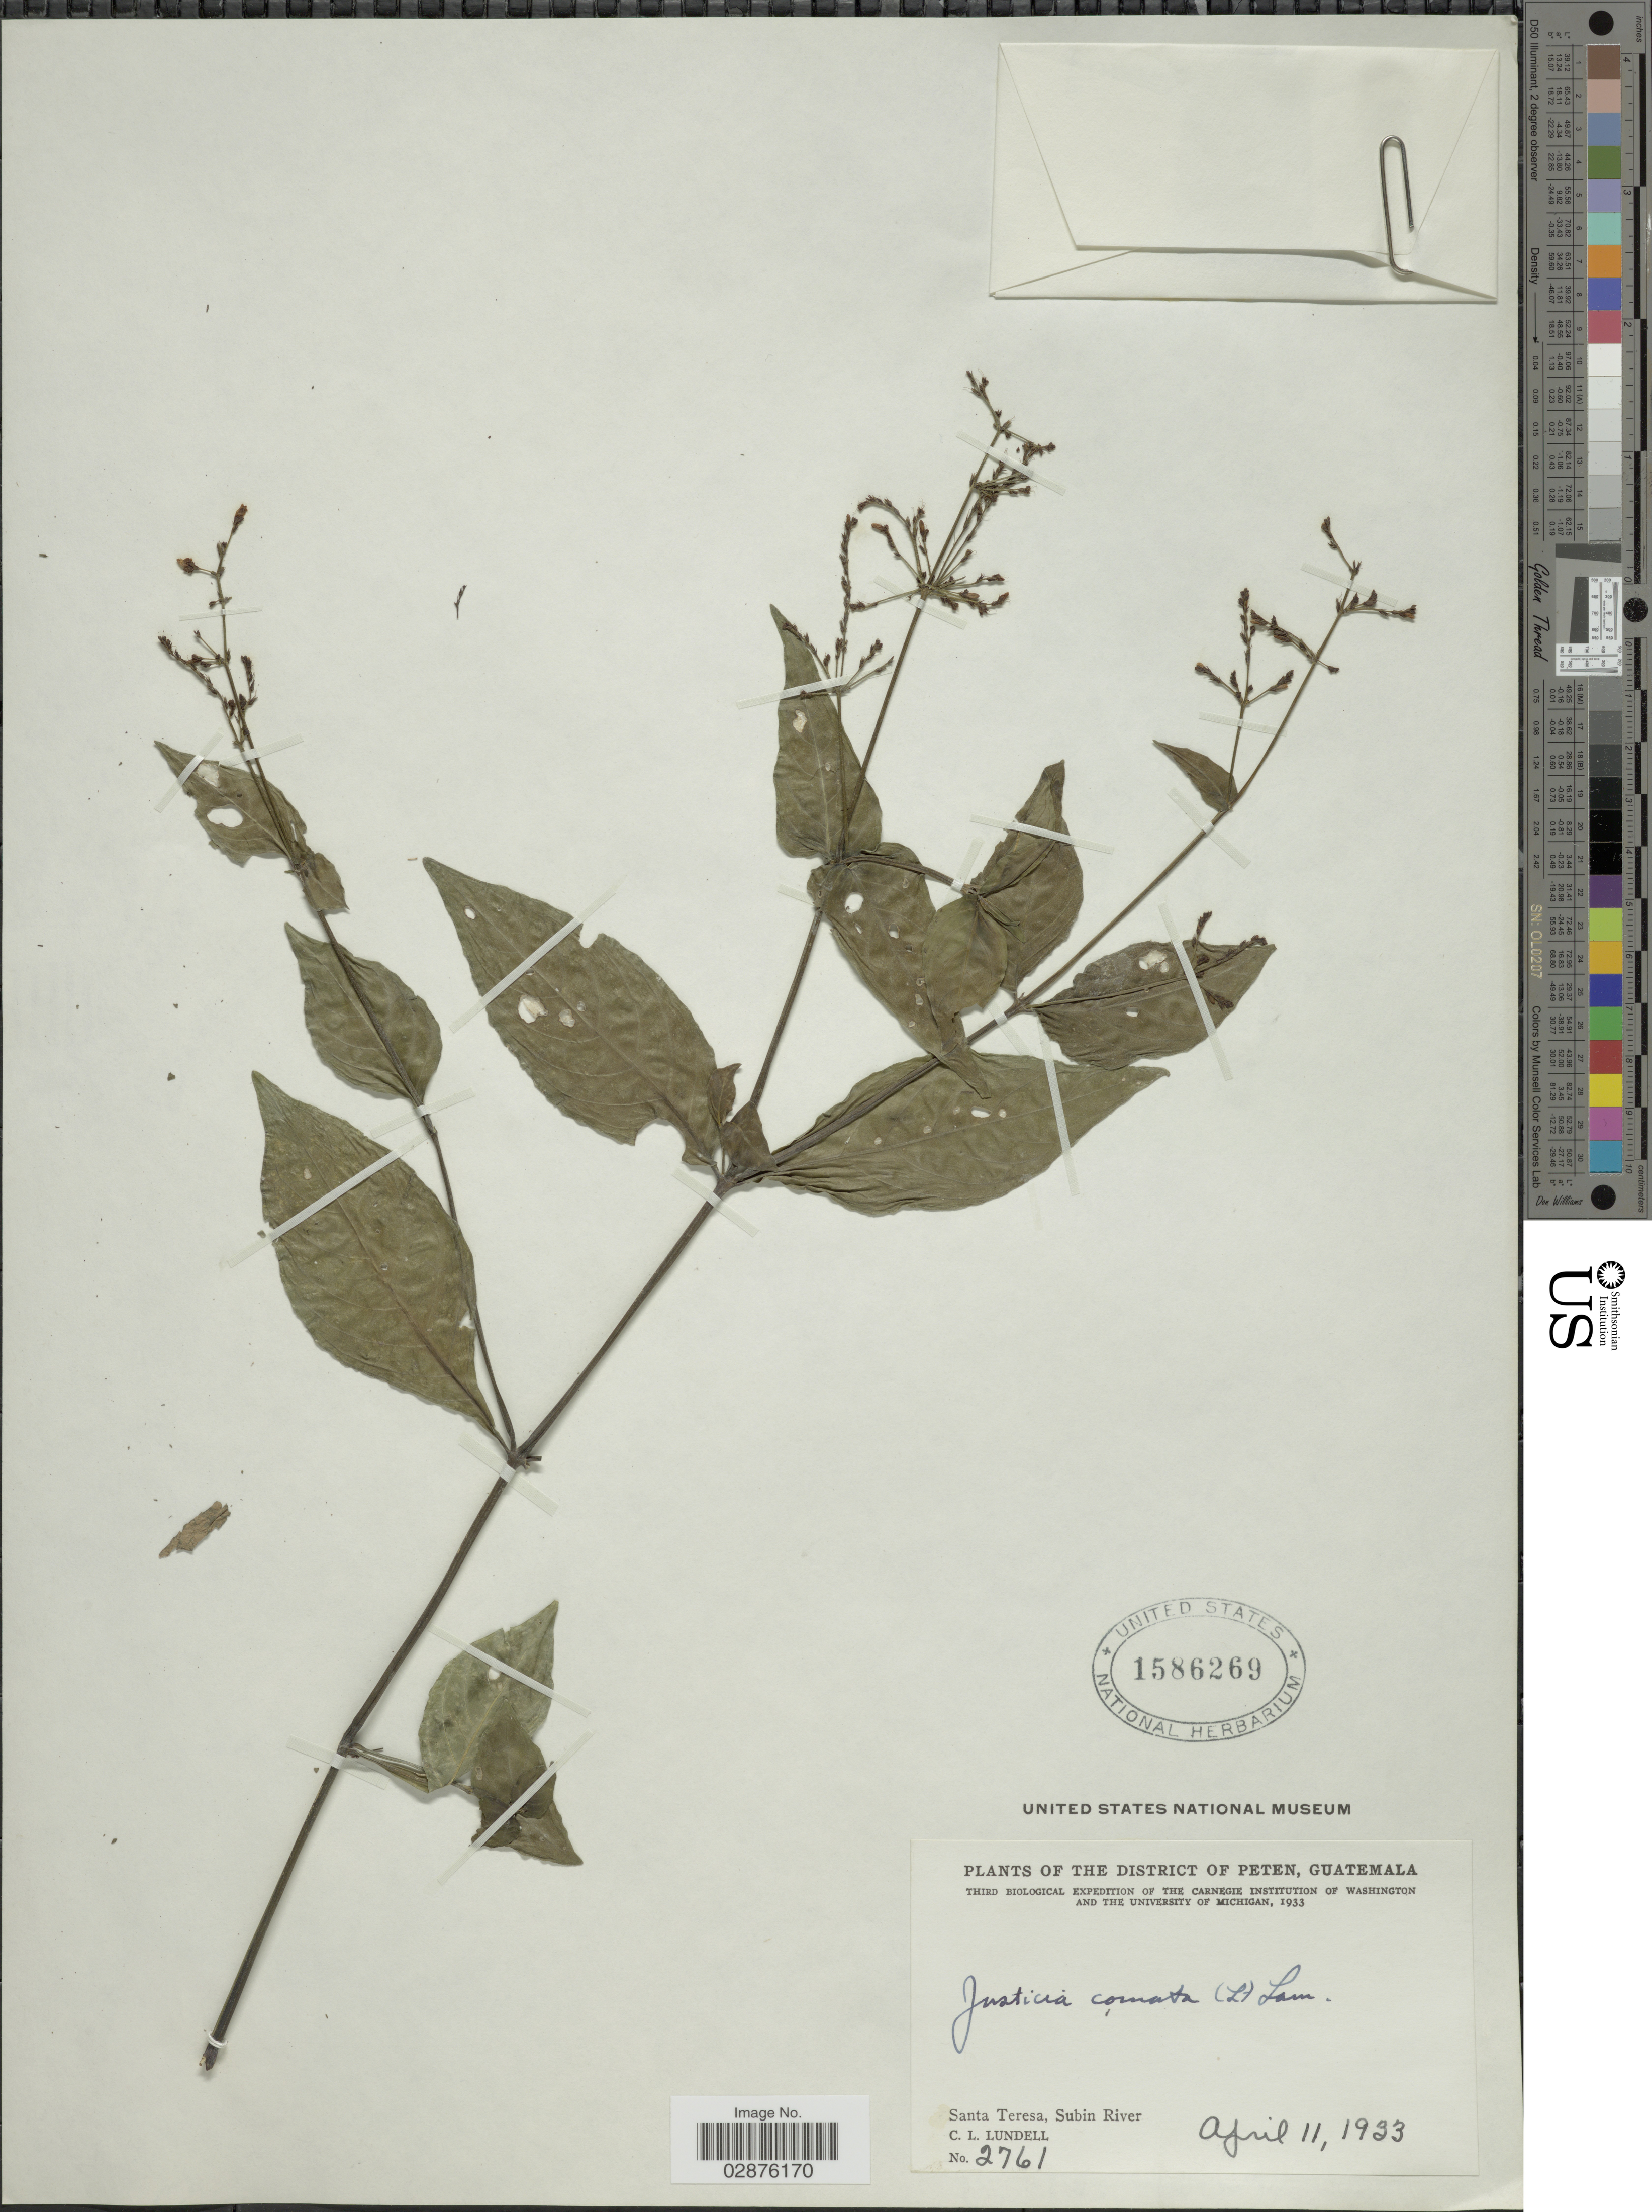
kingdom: Plantae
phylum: Tracheophyta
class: Magnoliopsida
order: Lamiales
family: Acanthaceae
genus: Justicia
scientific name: Justicia comata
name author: (L.) Lam.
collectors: C. L. Lundell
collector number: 2761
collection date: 1933-04-11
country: Guatemala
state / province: El Petén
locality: District of Peten, Santa Teresa, Subin River.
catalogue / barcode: US 1586269